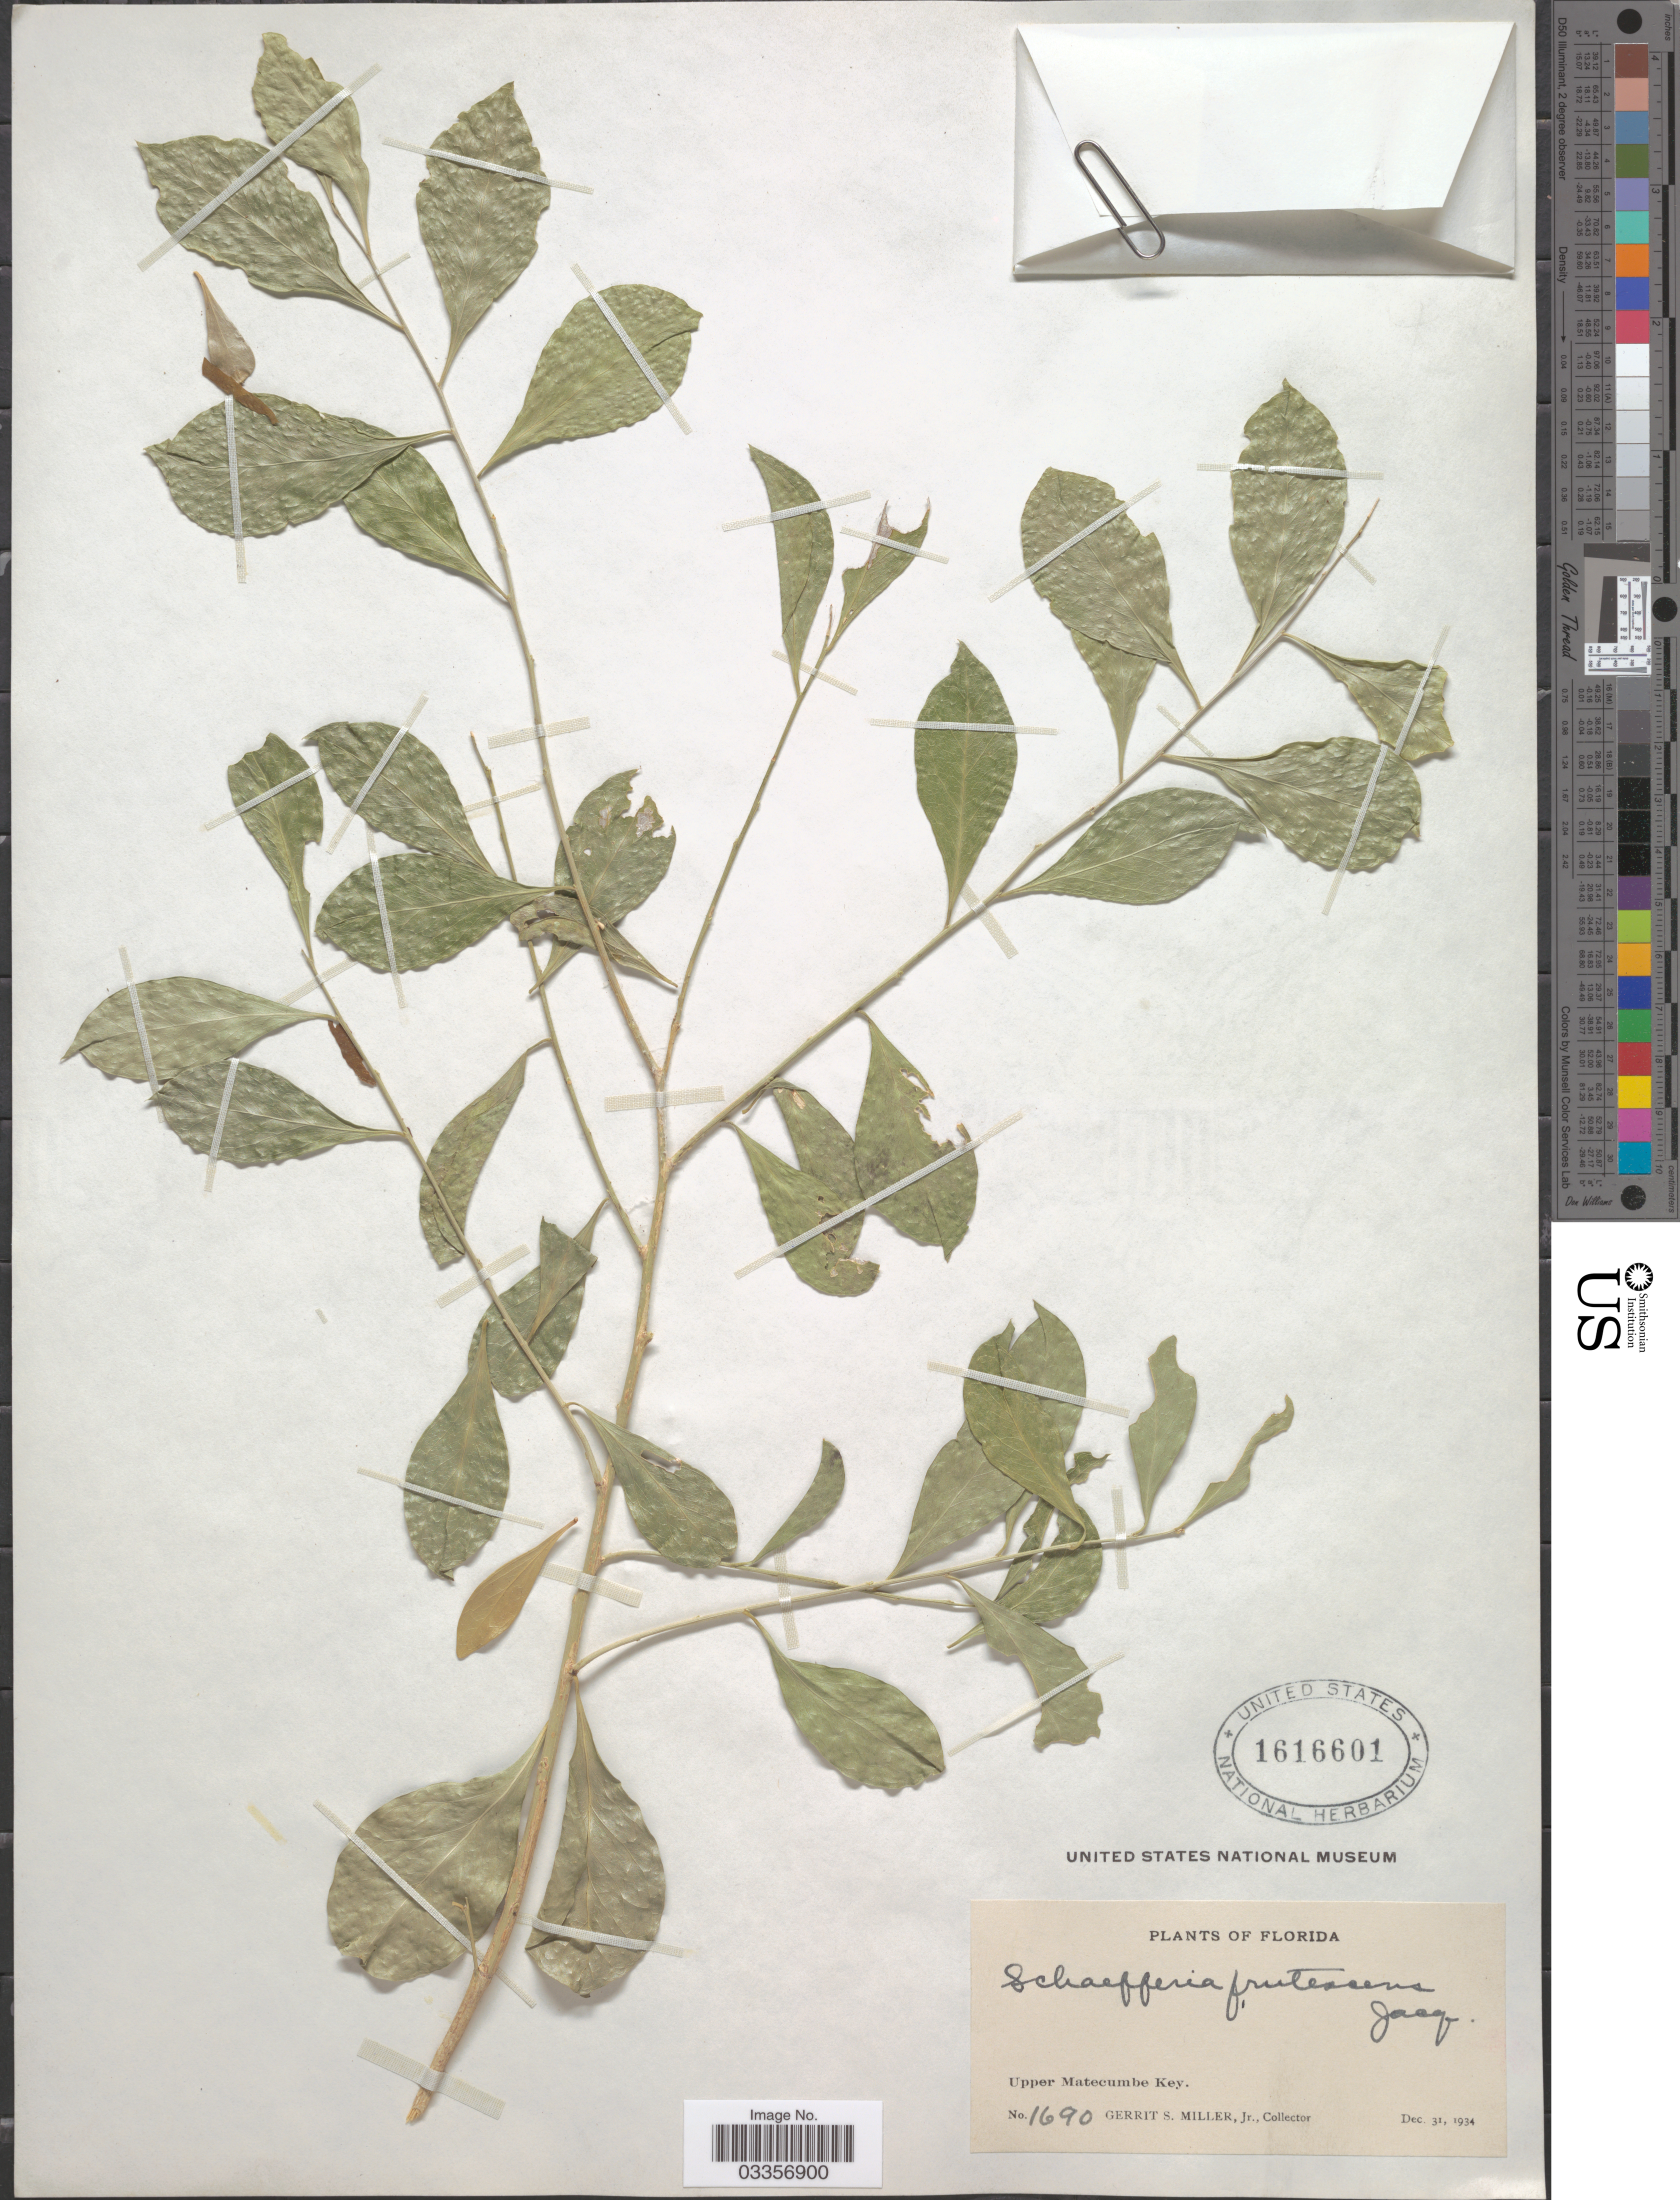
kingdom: Plantae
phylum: Tracheophyta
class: Magnoliopsida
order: Celastrales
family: Celastraceae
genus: Schaefferia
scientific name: Schaefferia frutescens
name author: Jacq.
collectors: G. S. Miller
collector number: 1690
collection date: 1934-12-31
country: United States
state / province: Florida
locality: Upper Matecumbe Key.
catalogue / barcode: US 1616601